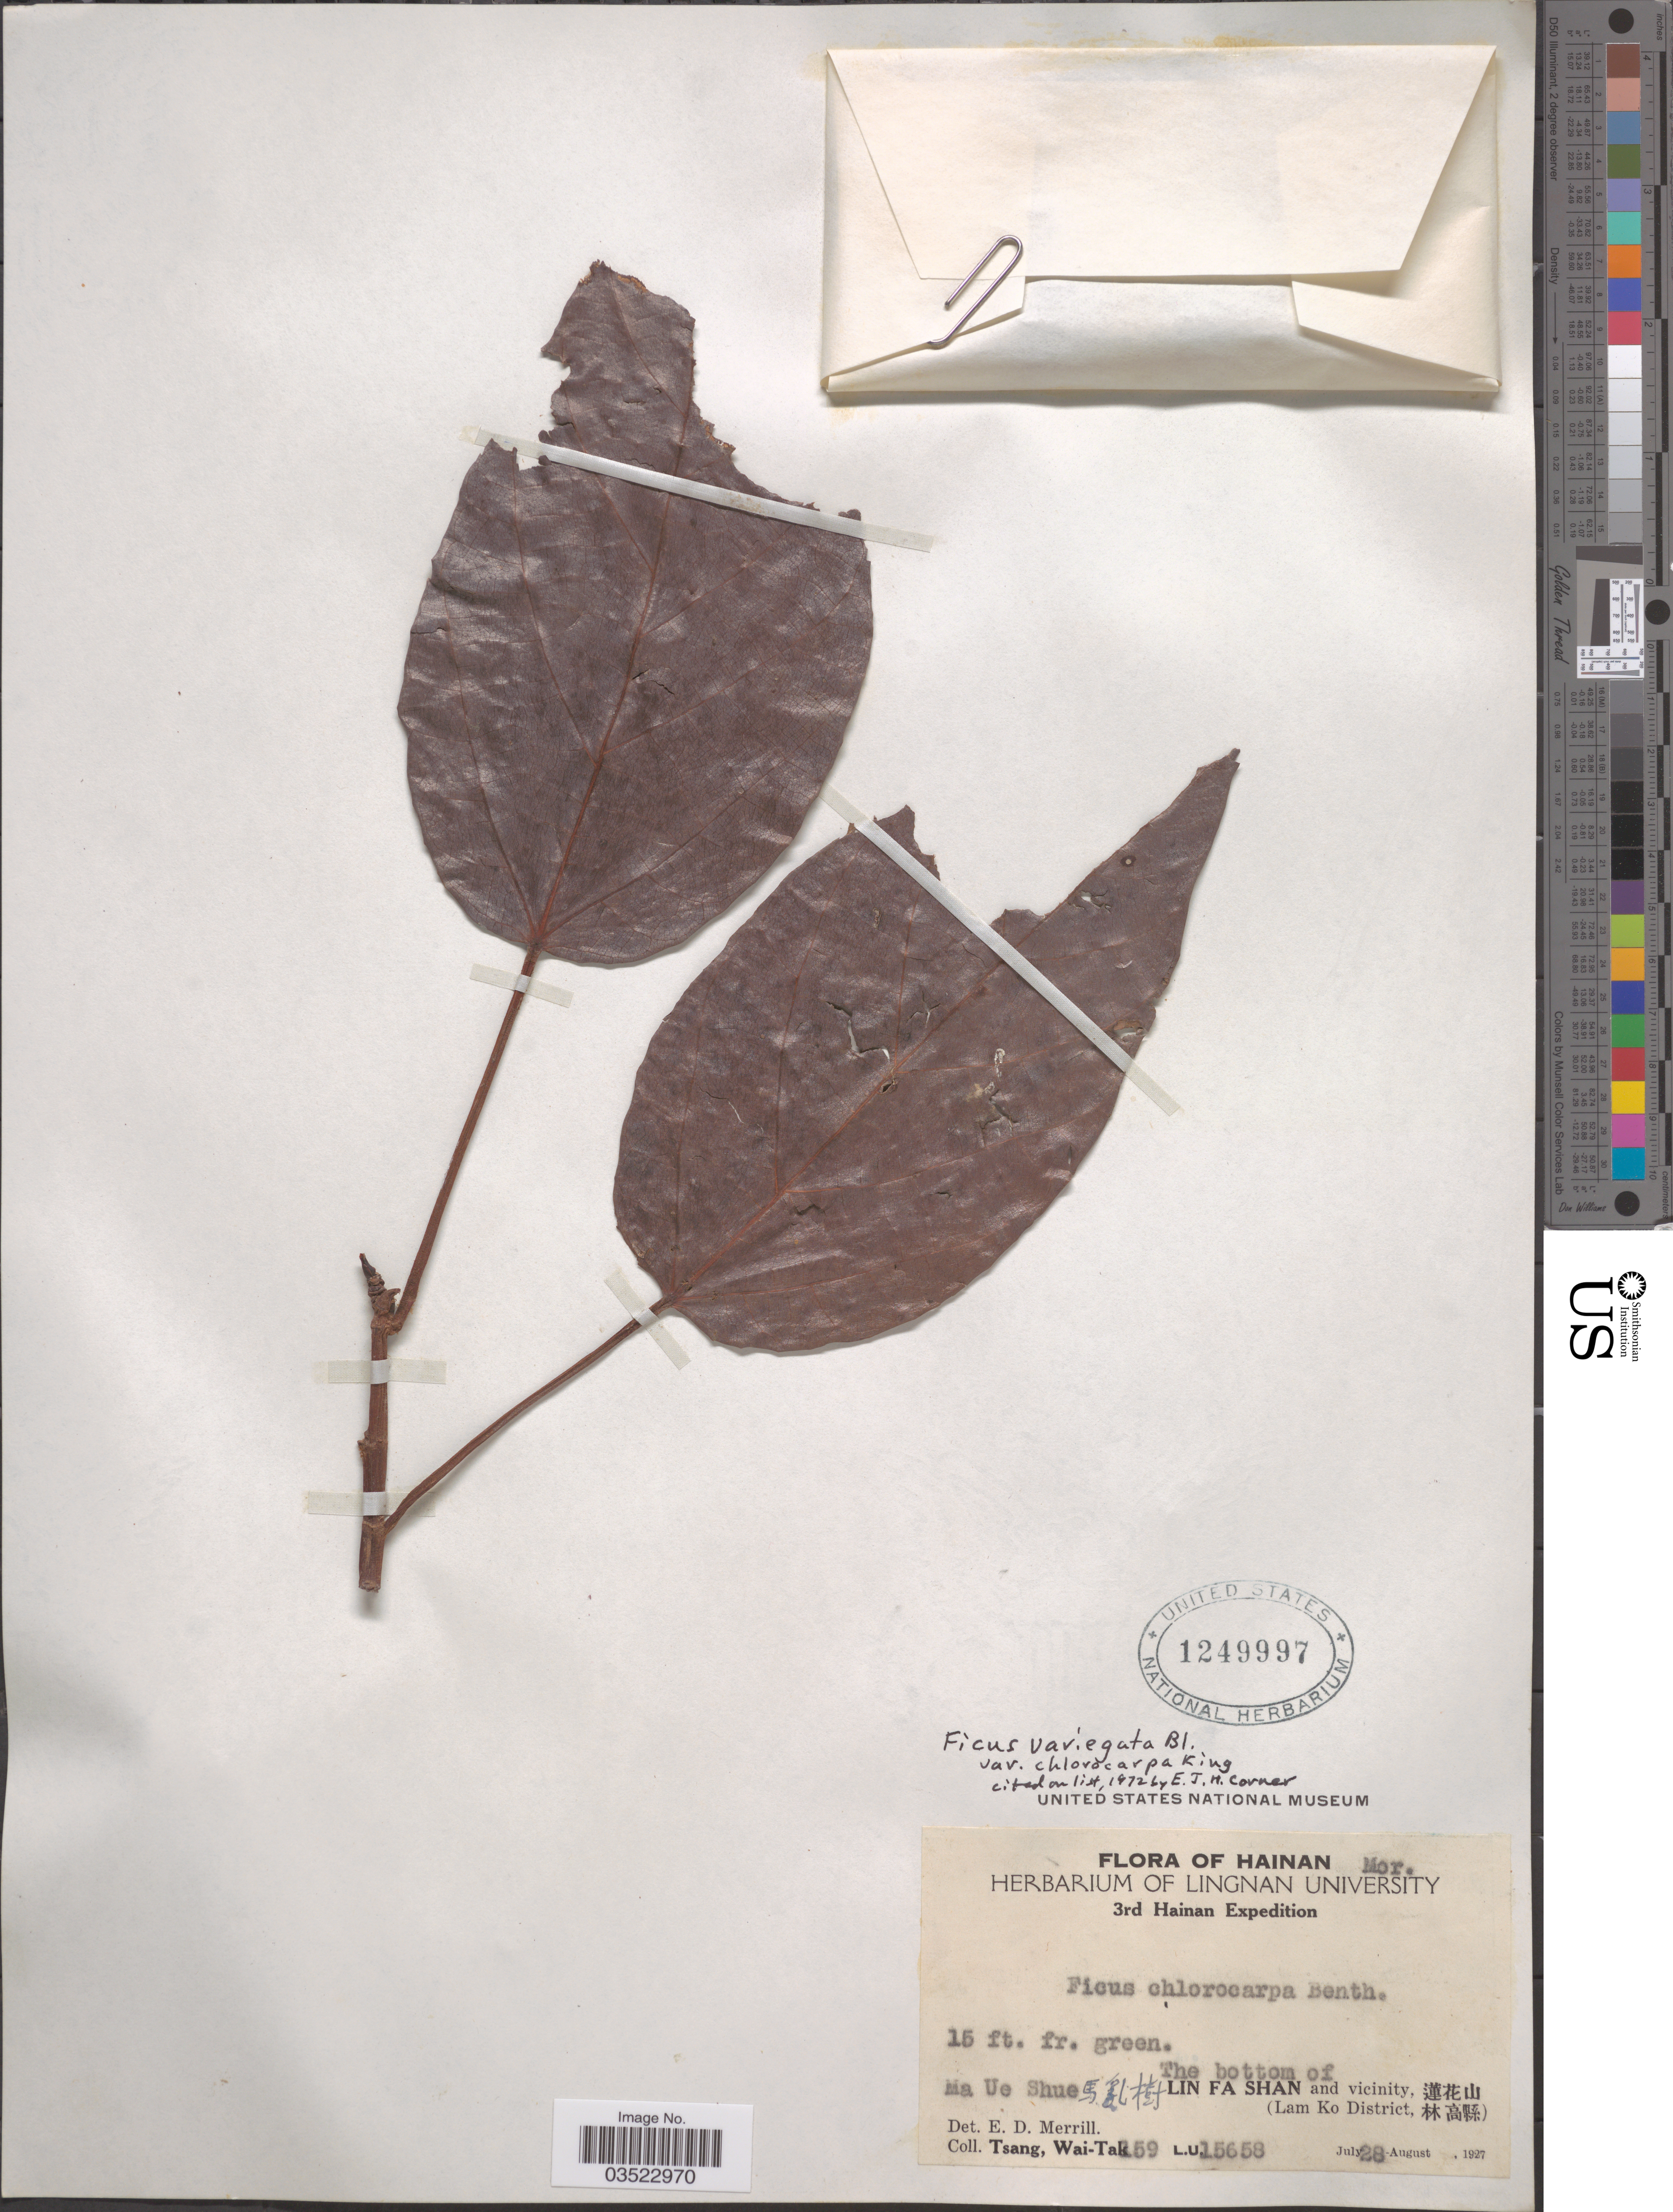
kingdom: Plantae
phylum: Tracheophyta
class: Magnoliopsida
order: Rosales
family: Moraceae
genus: Ficus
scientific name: Ficus variegata var. chlorocarpa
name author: King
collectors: W. T. Tsang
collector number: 159L.U.15658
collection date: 1927-07-28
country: China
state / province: Hainan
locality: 3rd Hainan Expedition. Ma Ue Shue X. The bottom of Lin Fa Shan and vicinity, X. (Lam Ko District, X).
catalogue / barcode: US 1249997